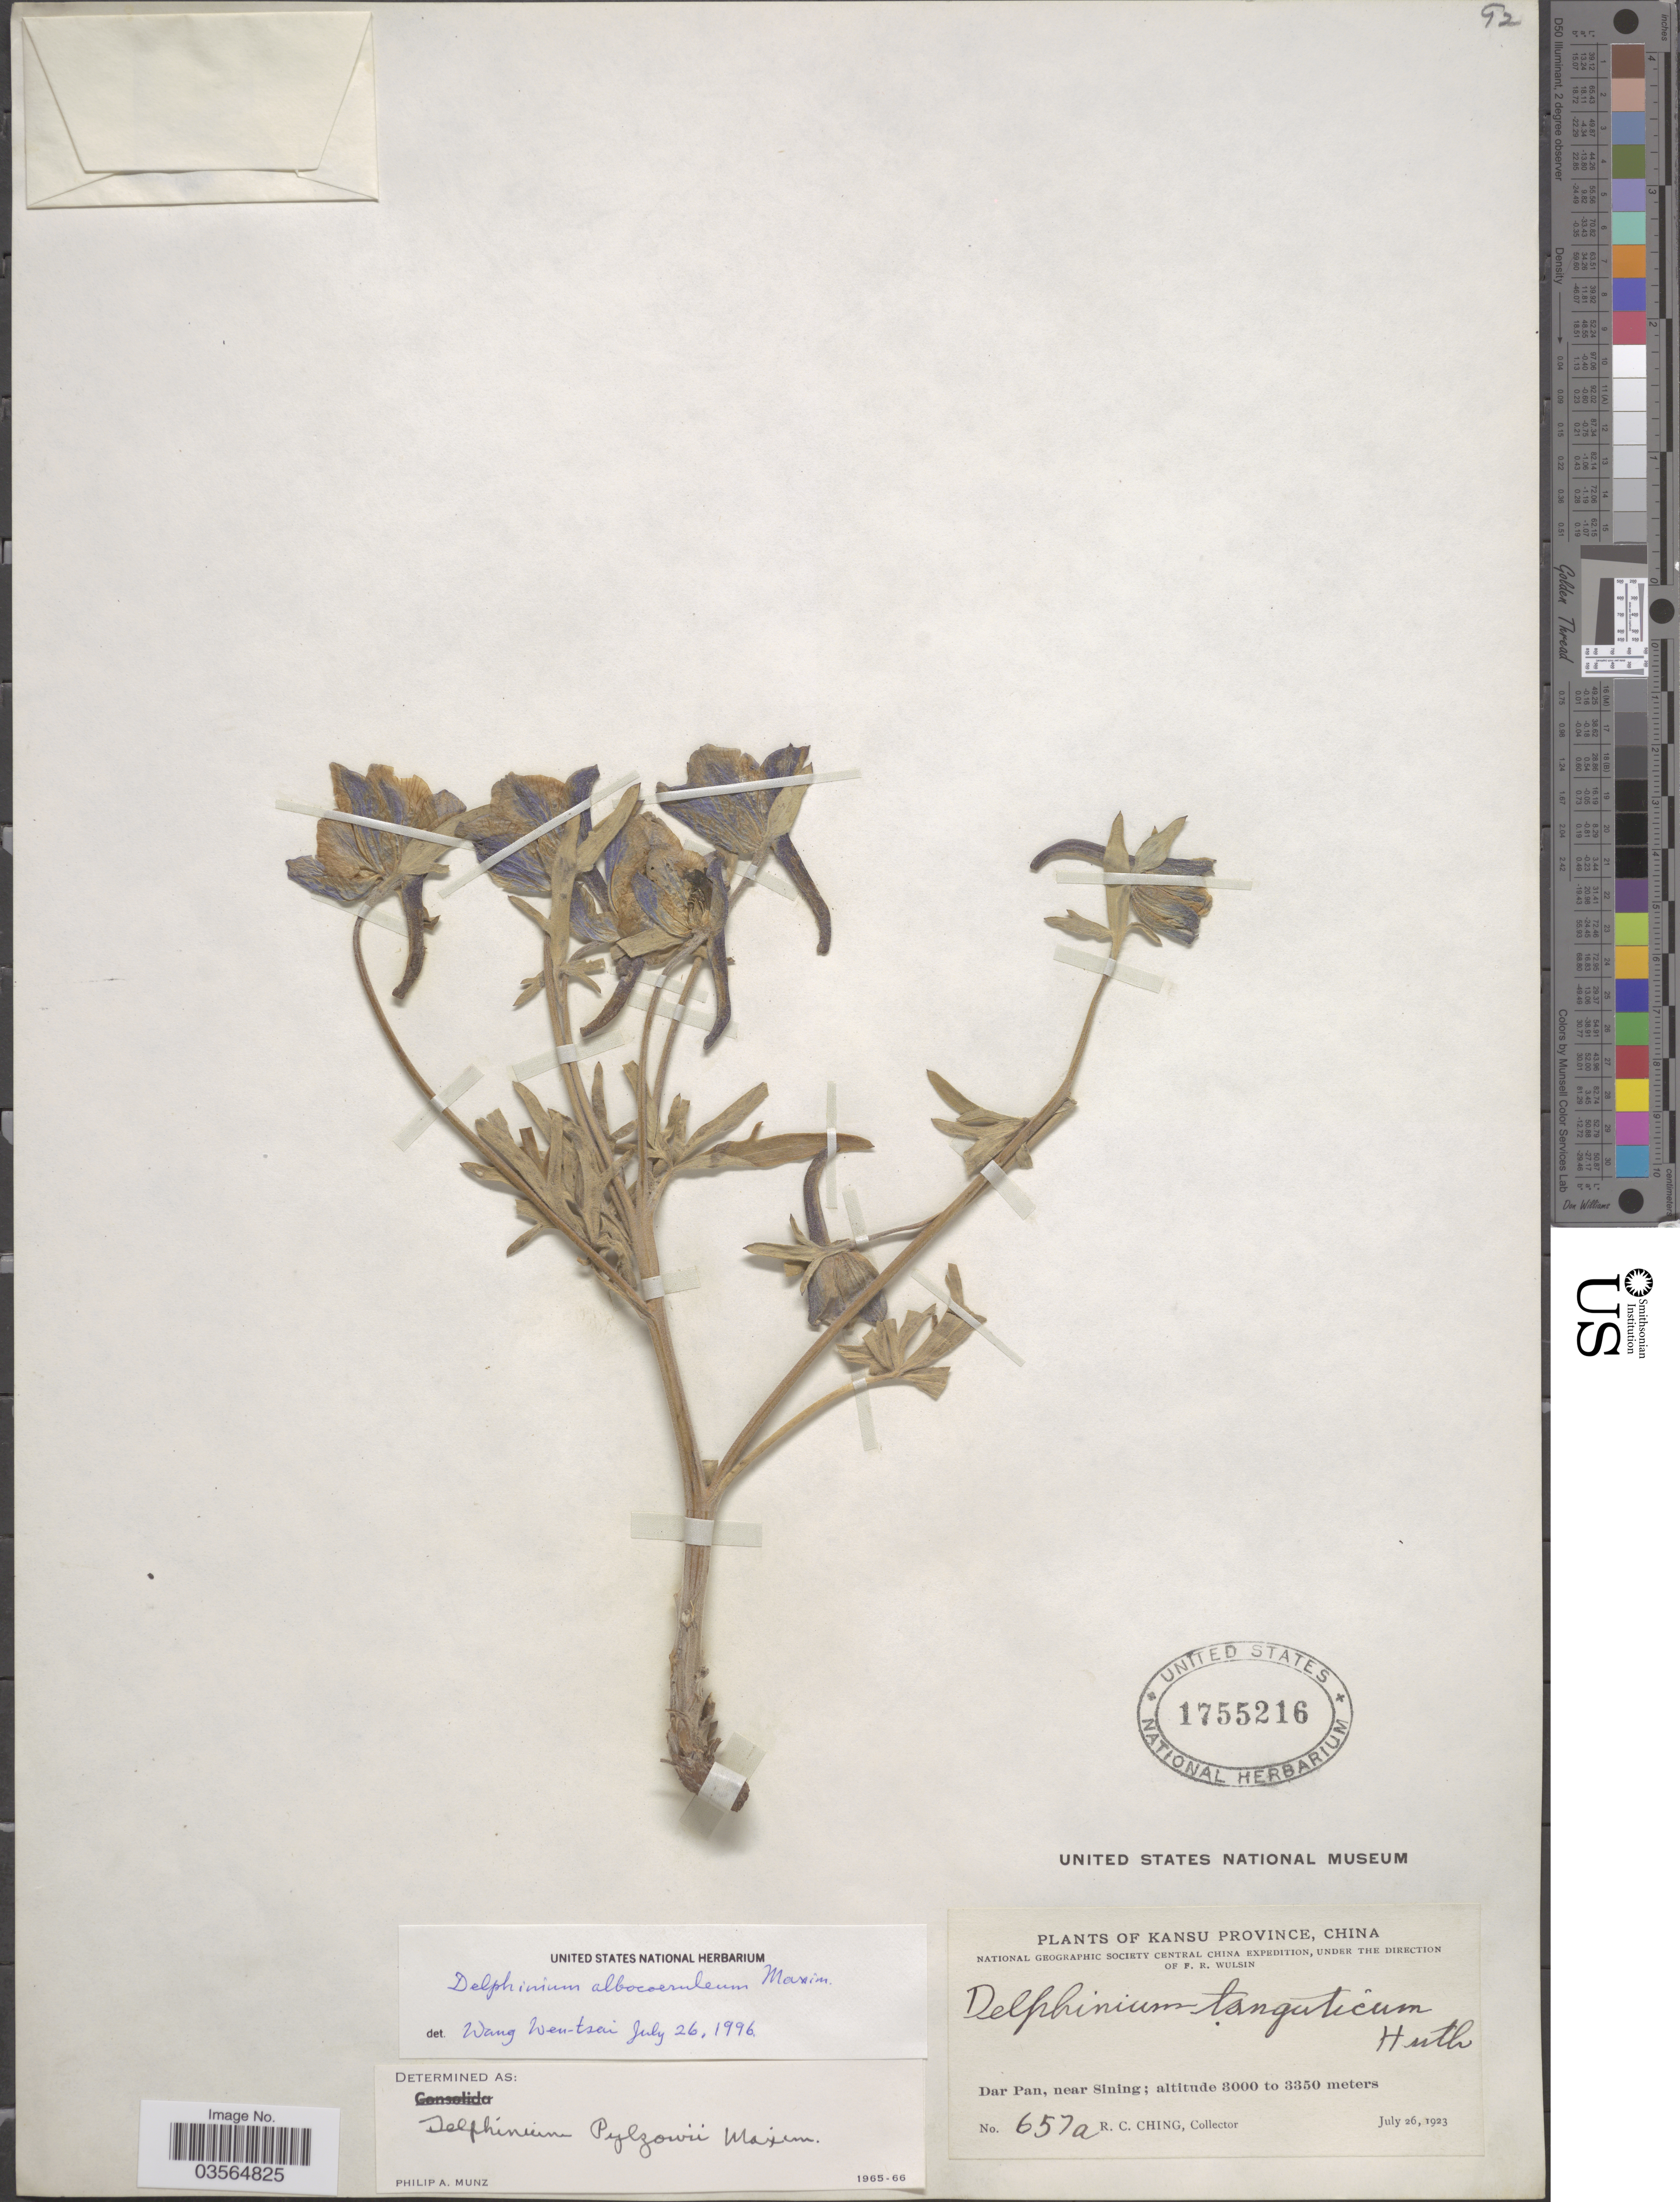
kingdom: Plantae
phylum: Tracheophyta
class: Magnoliopsida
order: Ranunculales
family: Ranunculaceae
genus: Delphinium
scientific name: Delphinium albocoeruleum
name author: Maxim.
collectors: R. C. Ching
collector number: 657a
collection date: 1923-07-26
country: China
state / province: Gansu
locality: Kansu Province. Dar Pan, near Sining.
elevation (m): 3000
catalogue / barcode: US 1755216